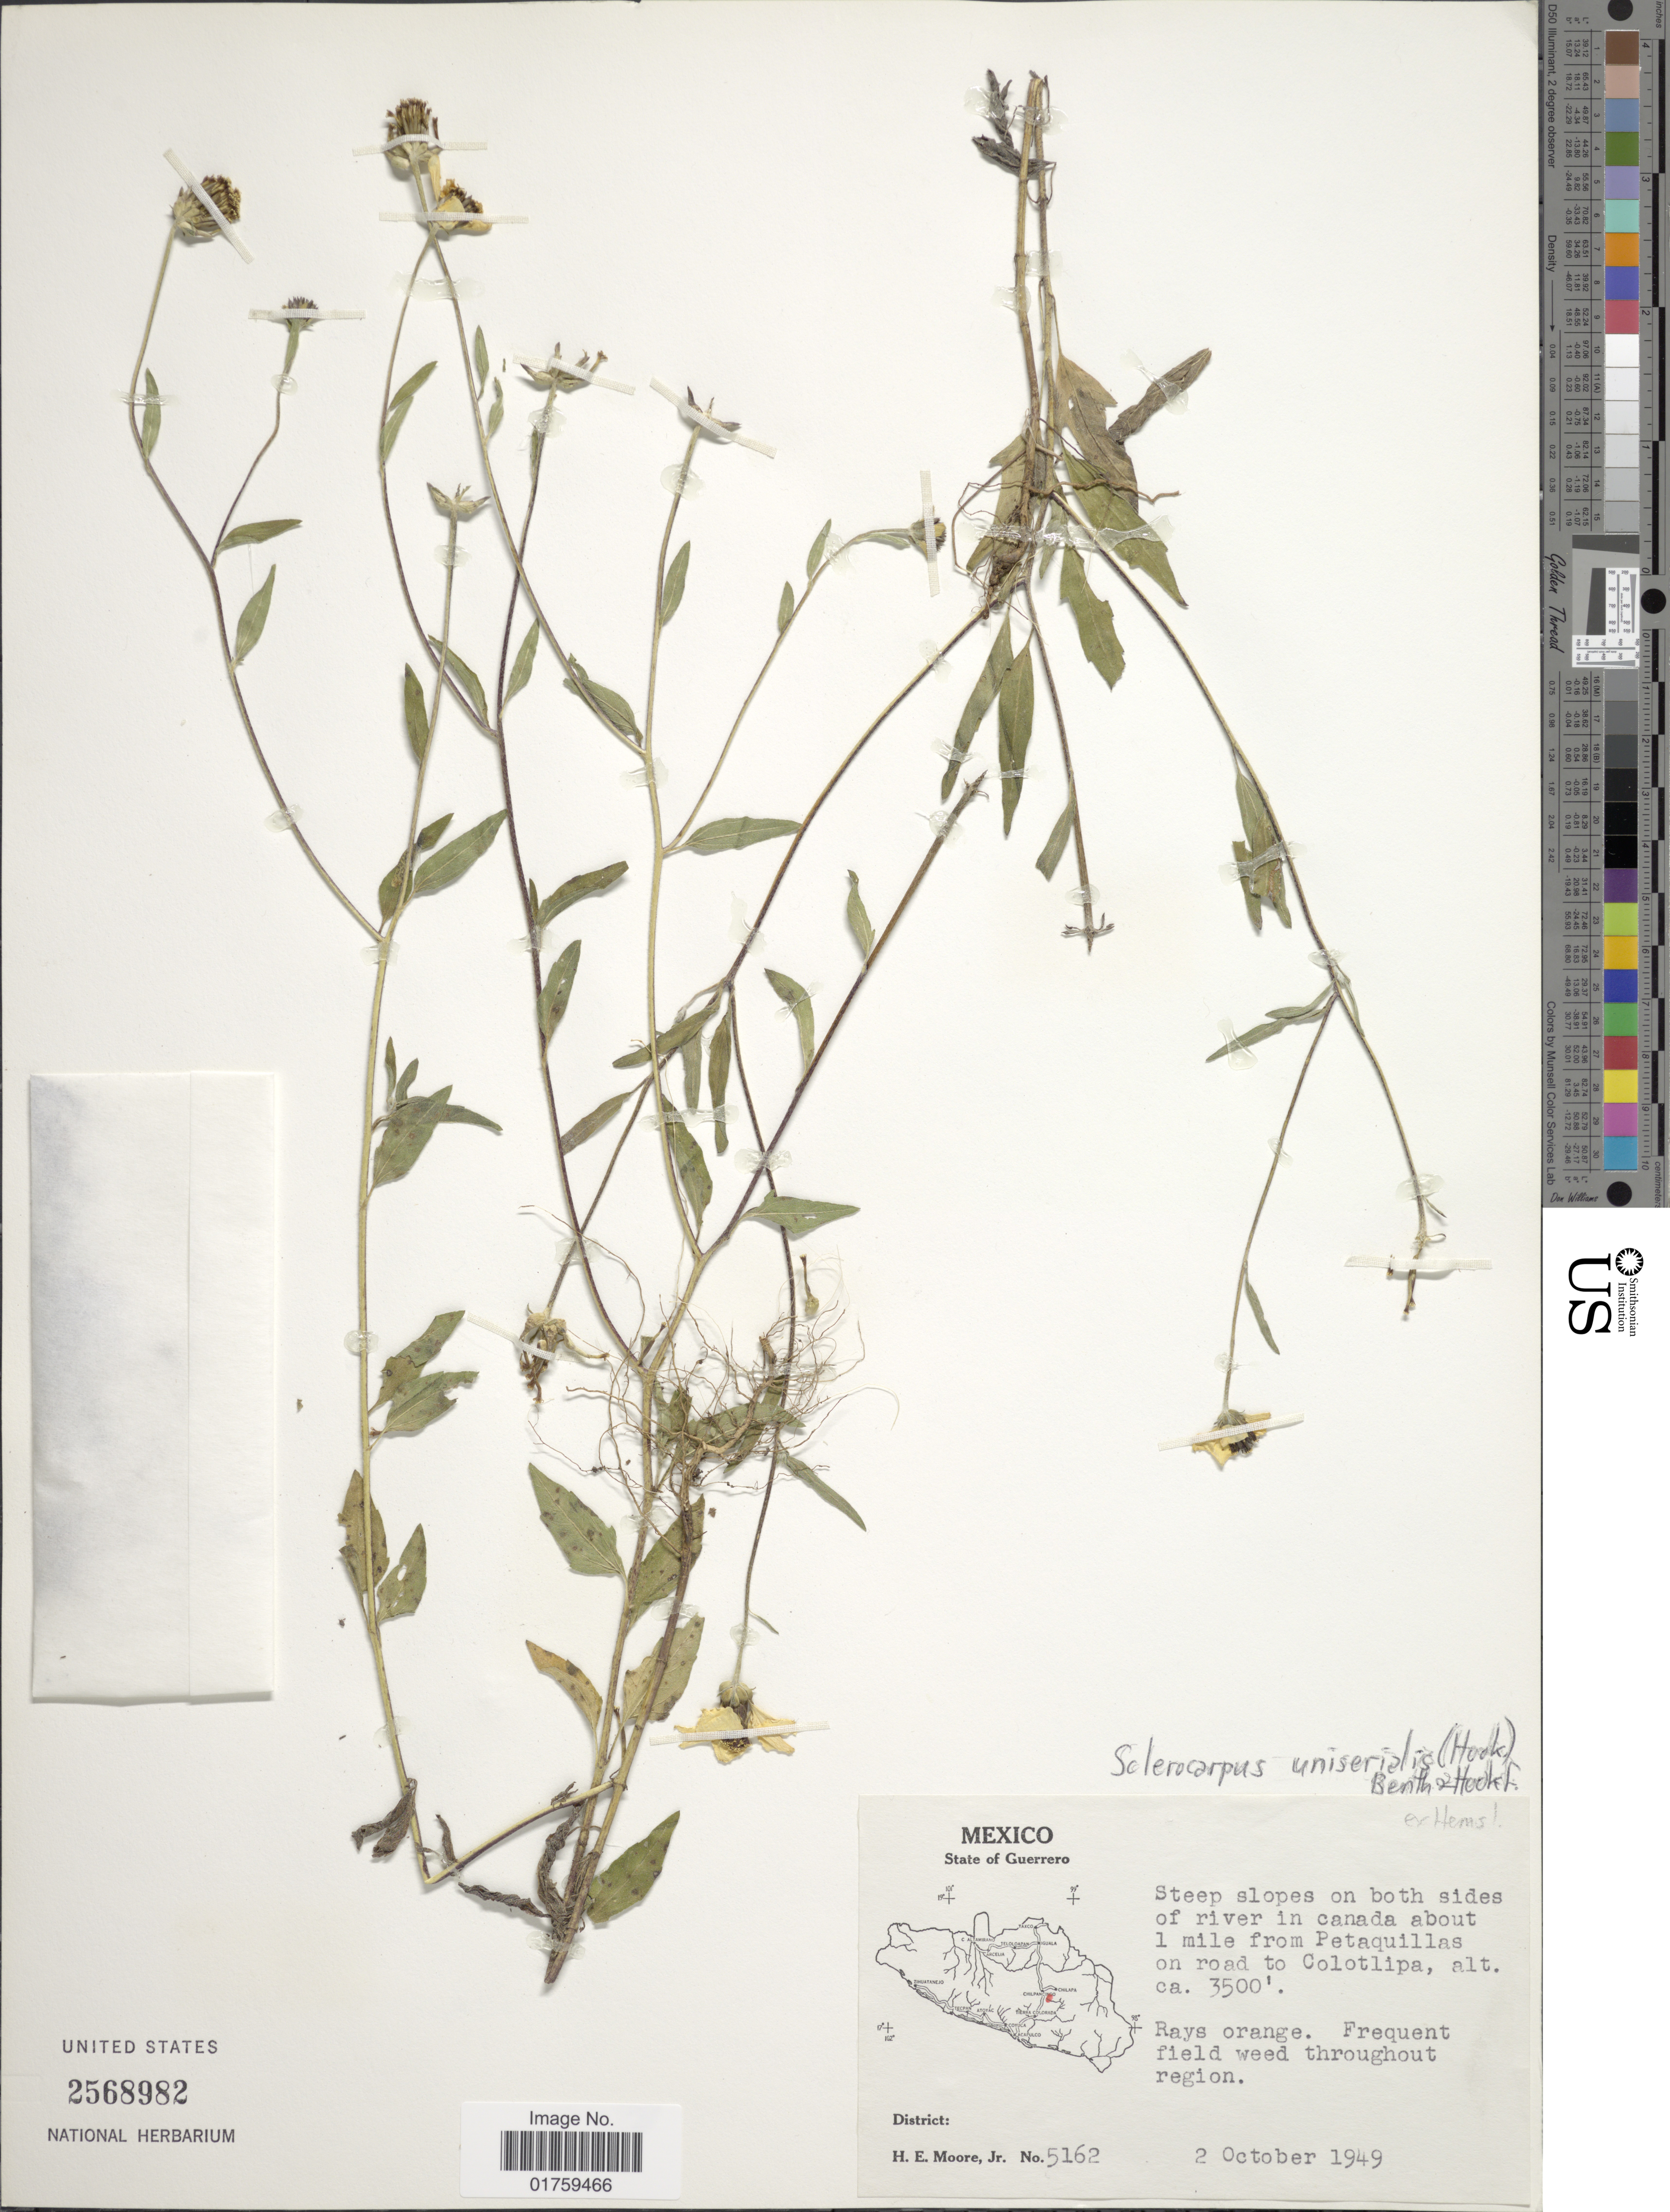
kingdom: Plantae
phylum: Tracheophyta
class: Magnoliopsida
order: Asterales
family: Asteraceae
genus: Sclerocarpus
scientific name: Sclerocarpus uniserialis var. frutescens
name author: (Brandegee) Feddema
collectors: H. Moore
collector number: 5162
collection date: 1949-10-02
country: Mexico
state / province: Guerrero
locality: State of Guerrero. Steep slopes on both sides of river in canada about 1 mile from Petaquillas on road to Colotlipa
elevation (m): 1067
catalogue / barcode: US 2568982